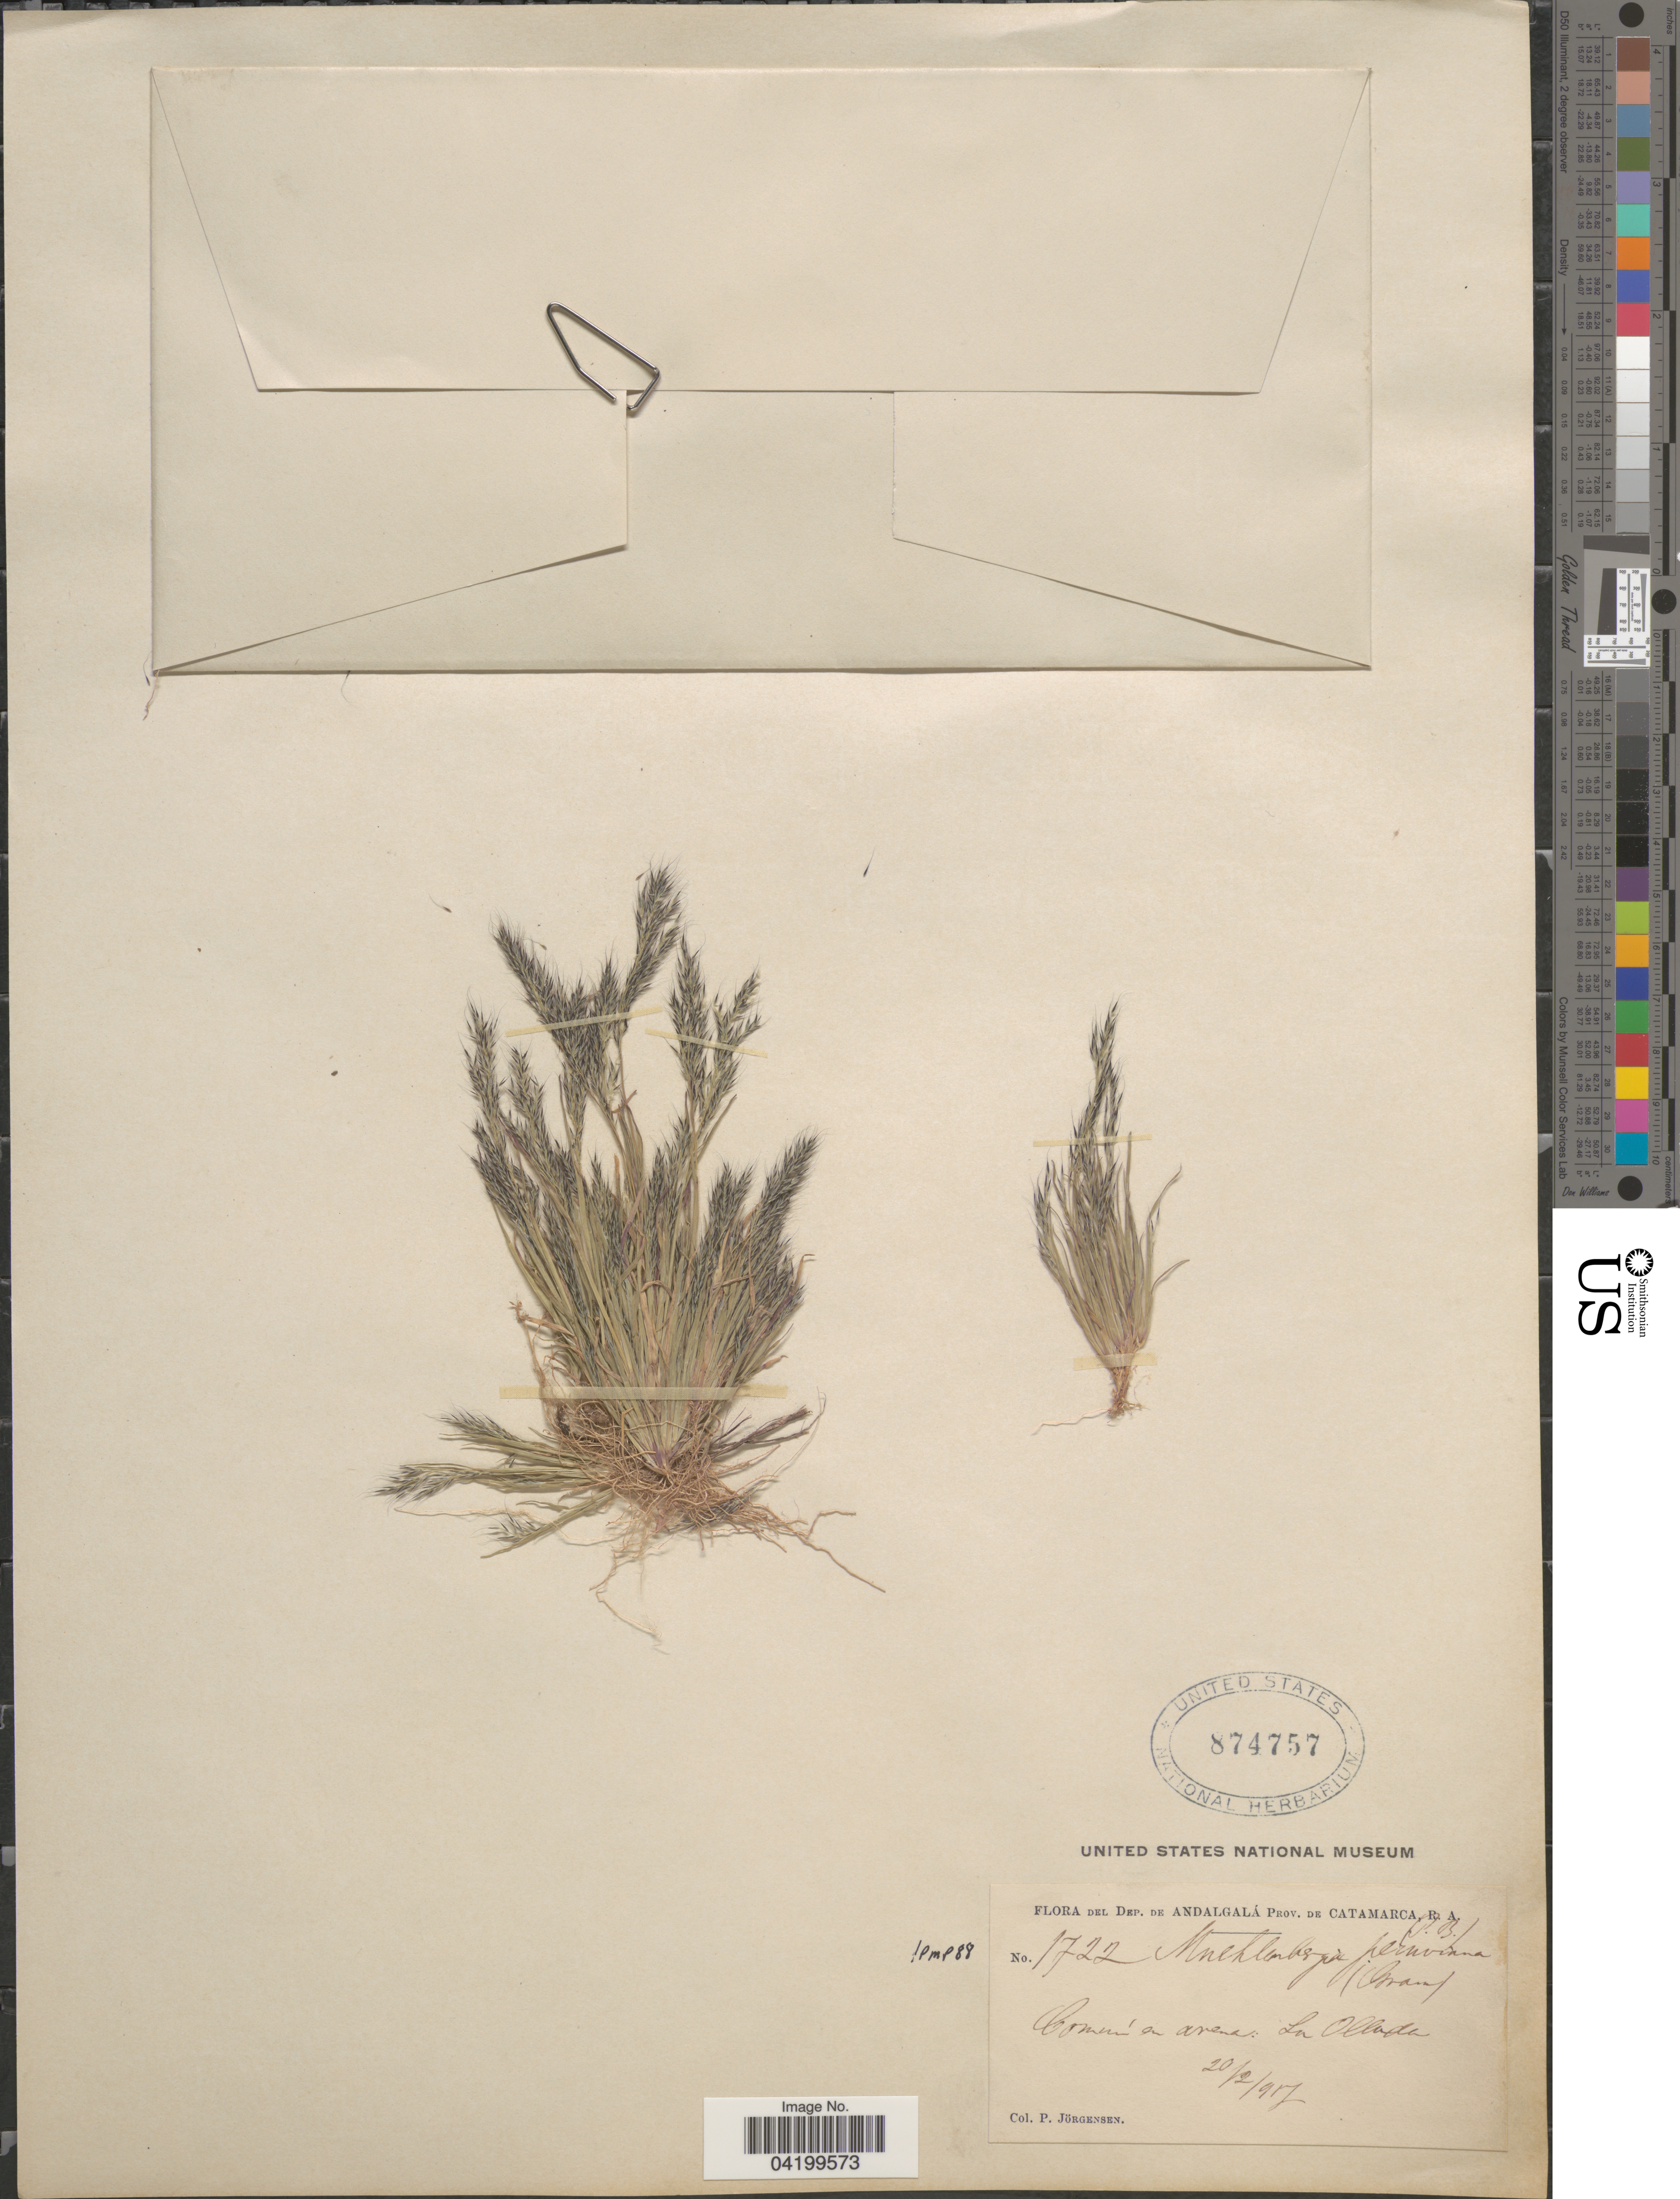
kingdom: Plantae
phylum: Tracheophyta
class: Liliopsida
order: Poales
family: Poaceae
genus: Muhlenbergia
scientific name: Muhlenbergia peruviana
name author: (P. Beauv.) Steud.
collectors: P. Jörgensen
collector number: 1722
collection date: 1917-02-20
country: Argentina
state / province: Catamarca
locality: Dep. de Andalgalá. Común en arena: La Ollada.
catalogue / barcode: US 874757